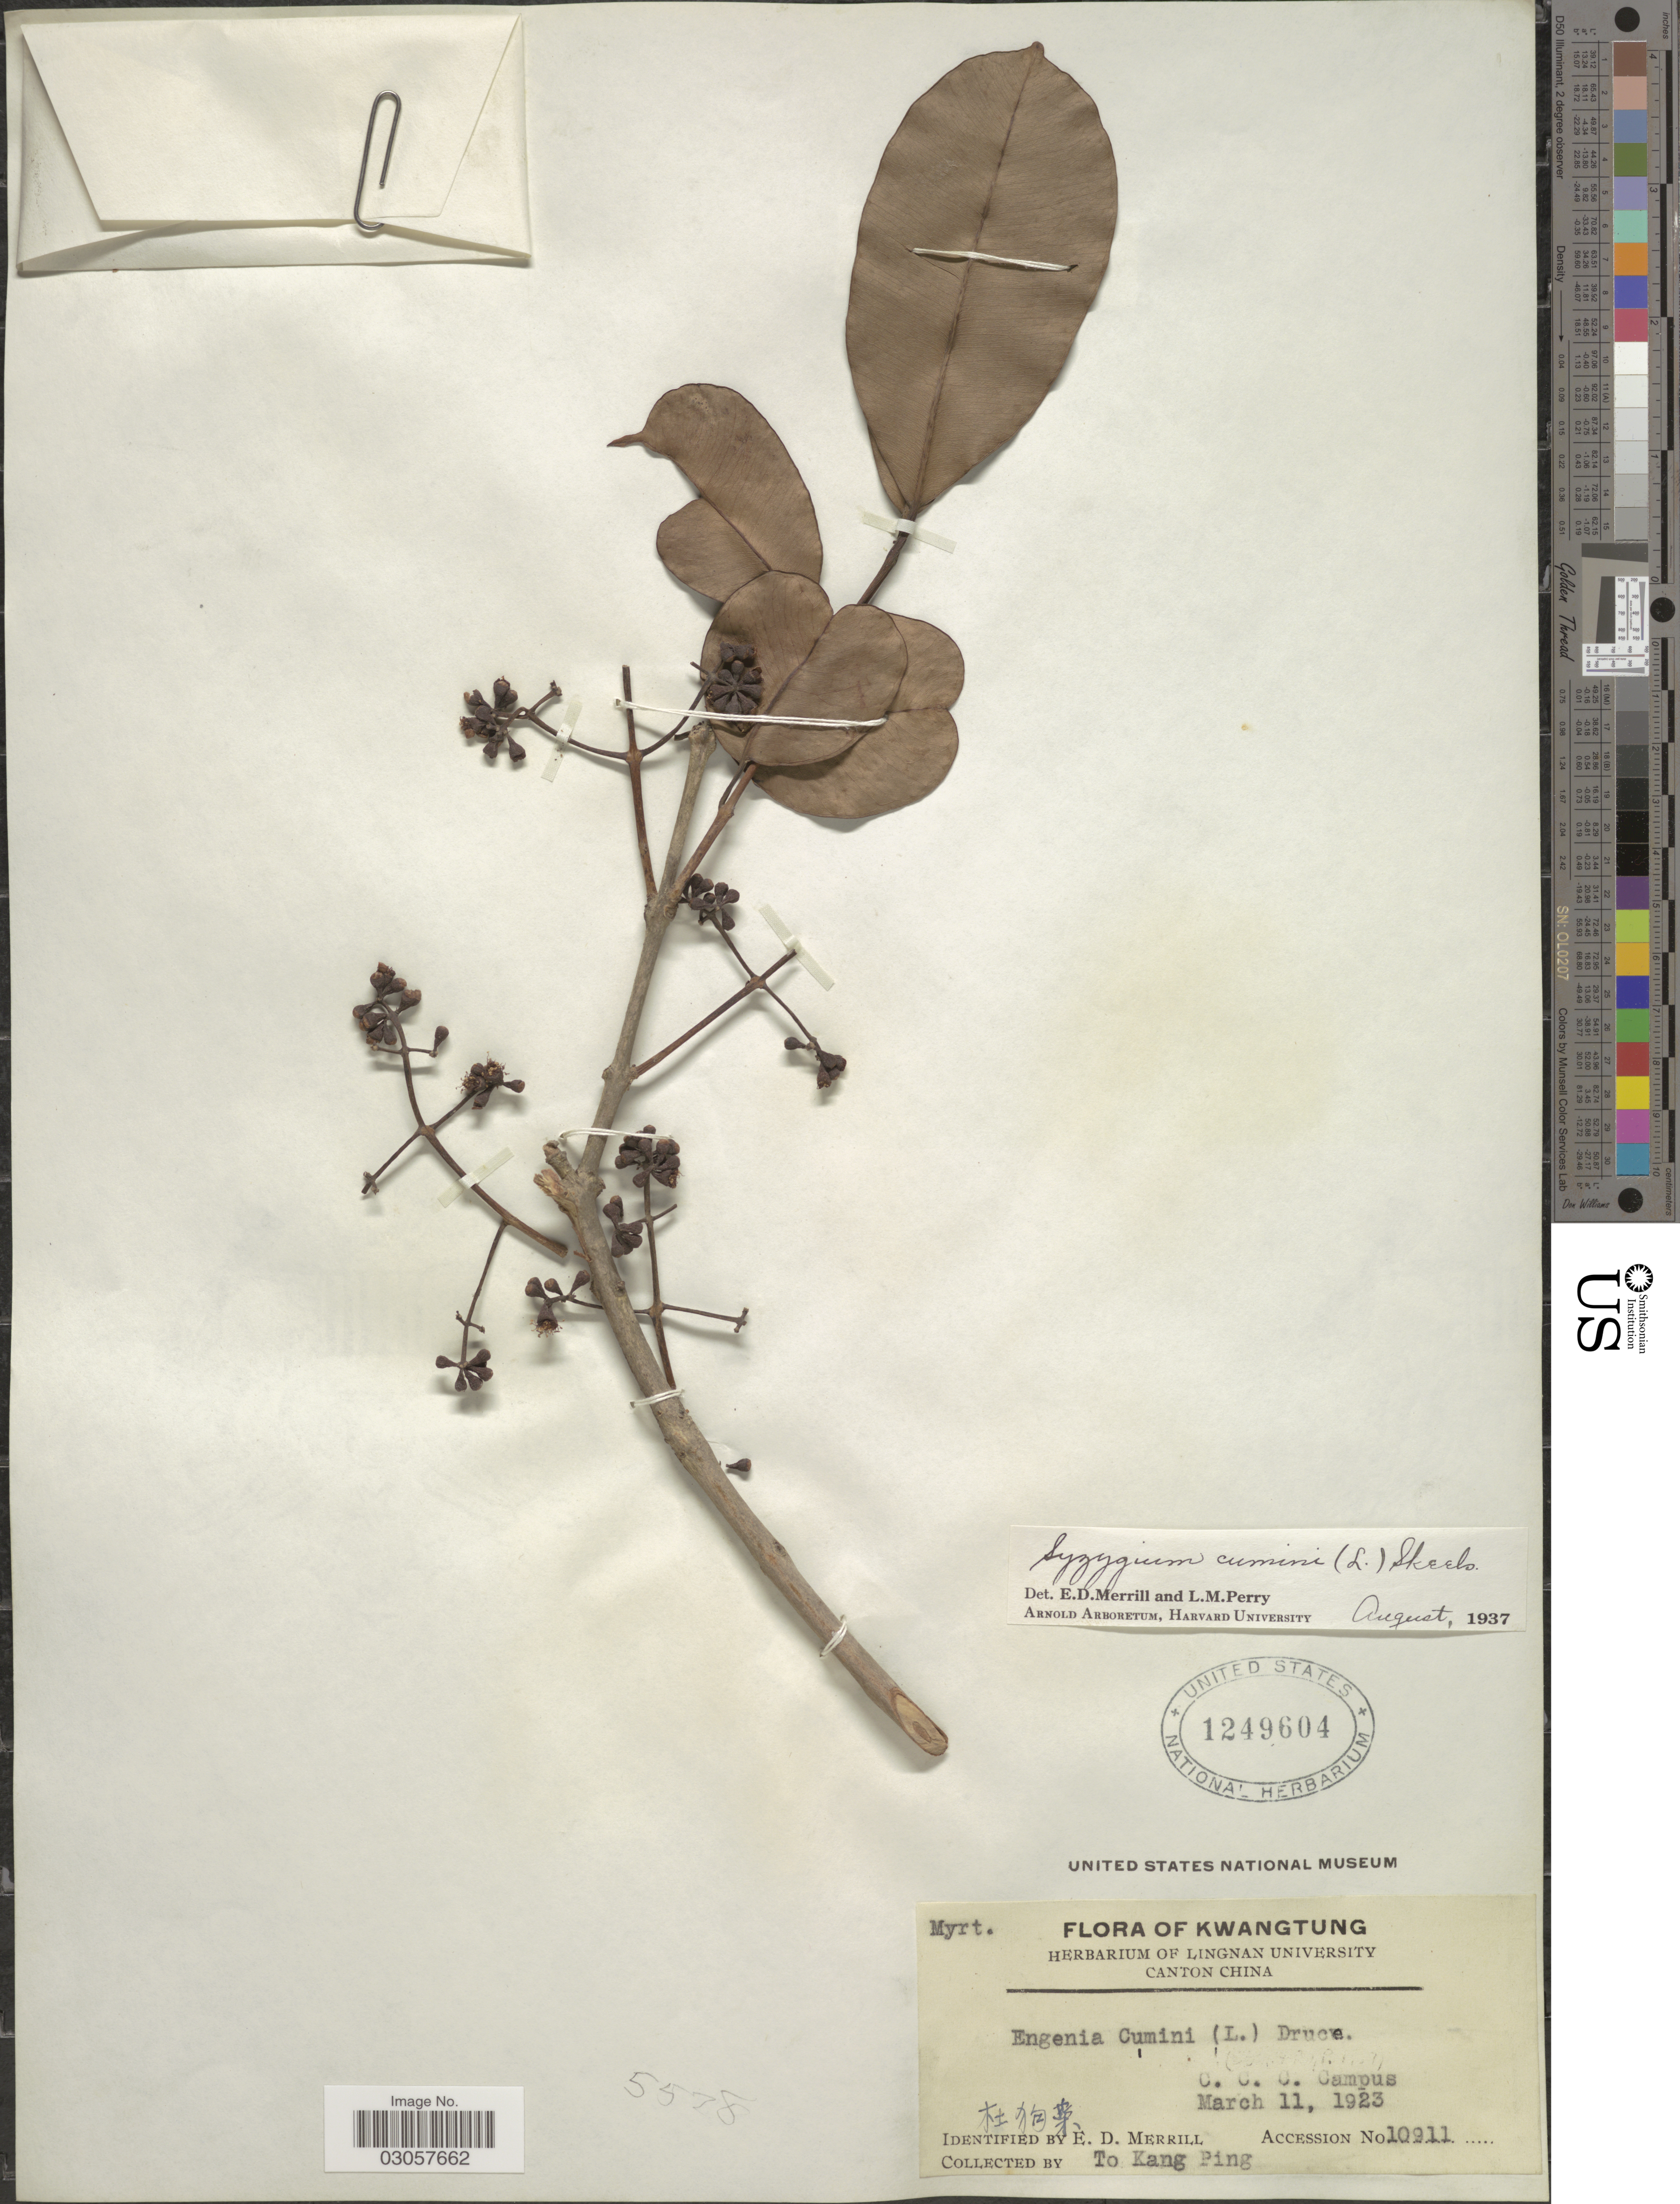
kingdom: Plantae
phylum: Tracheophyta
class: Magnoliopsida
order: Myrtales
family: Myrtaceae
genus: Syzygium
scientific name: Syzygium cumini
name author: (L.) Skeels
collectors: T. Ping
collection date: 1923-03-11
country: China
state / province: Guangdong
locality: Kwangtung.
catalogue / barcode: US 1249604